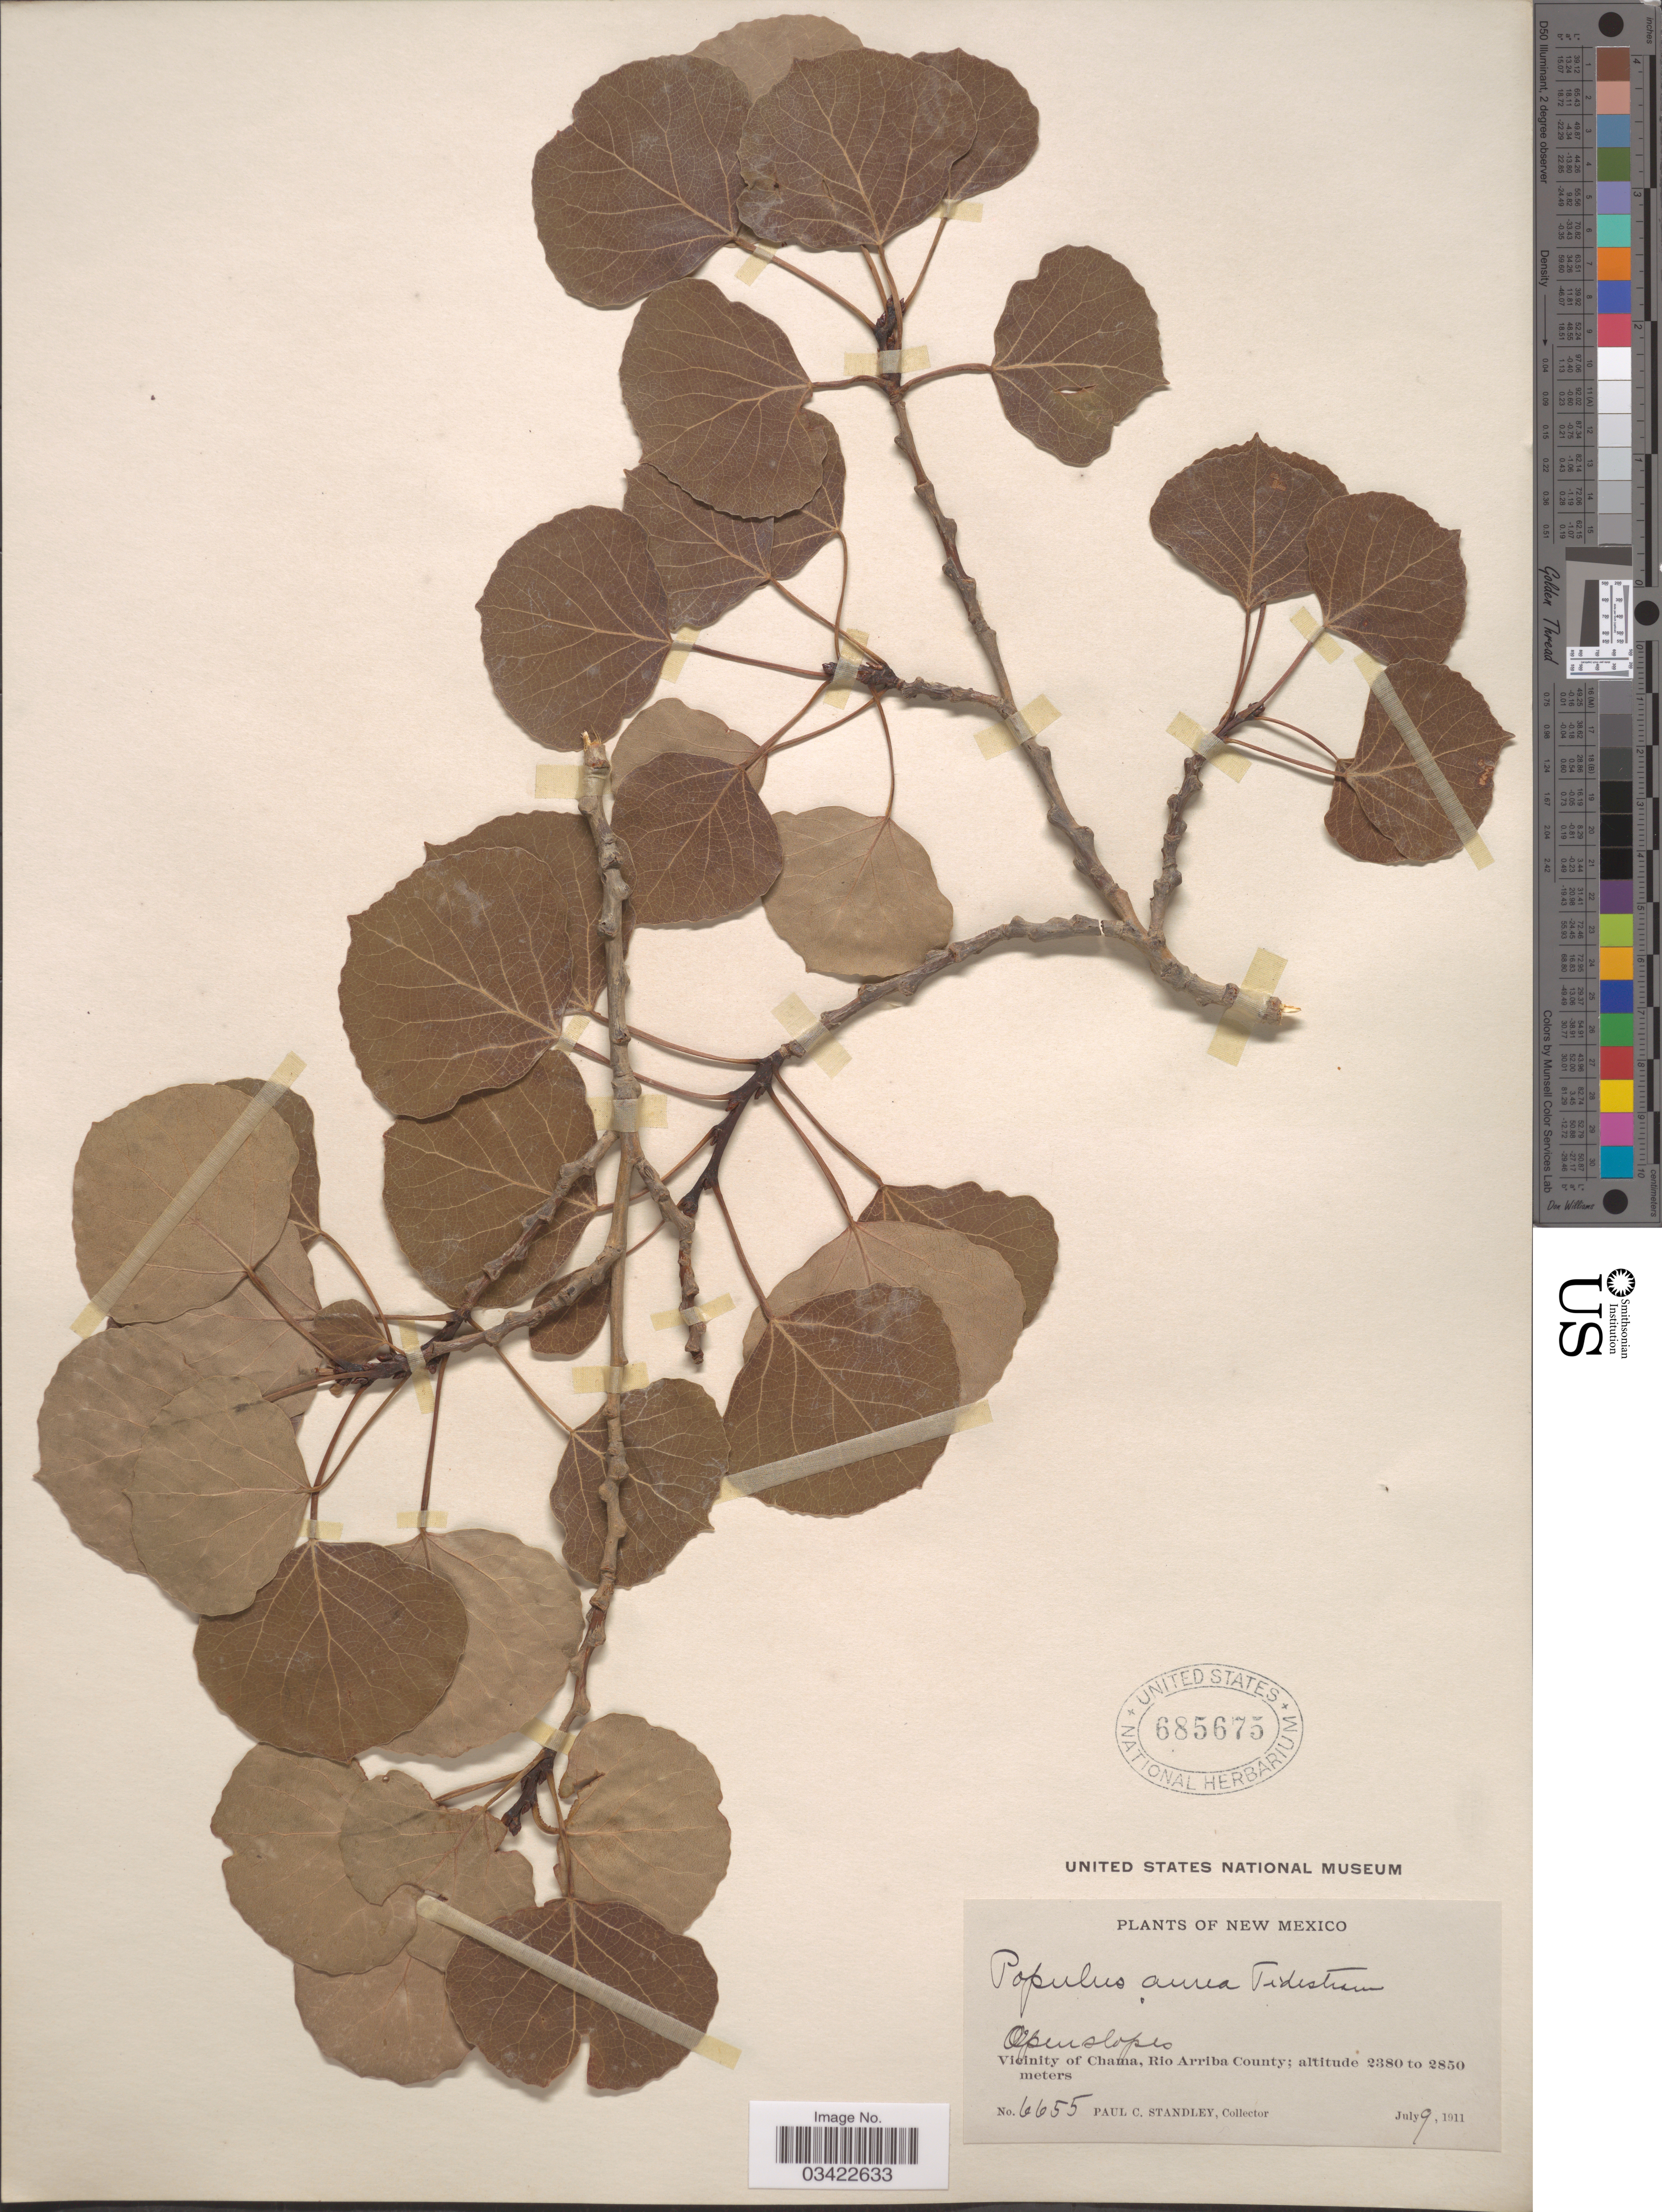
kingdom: Plantae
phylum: Tracheophyta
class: Magnoliopsida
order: Malpighiales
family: Salicaceae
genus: Populus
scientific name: Populus tremuloides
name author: Michx.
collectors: P. C. Standley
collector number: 6655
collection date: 1911-07-09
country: United States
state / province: New Mexico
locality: Vicinity of Chama, Rio Arriba County.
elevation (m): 2380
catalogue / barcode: US 685675